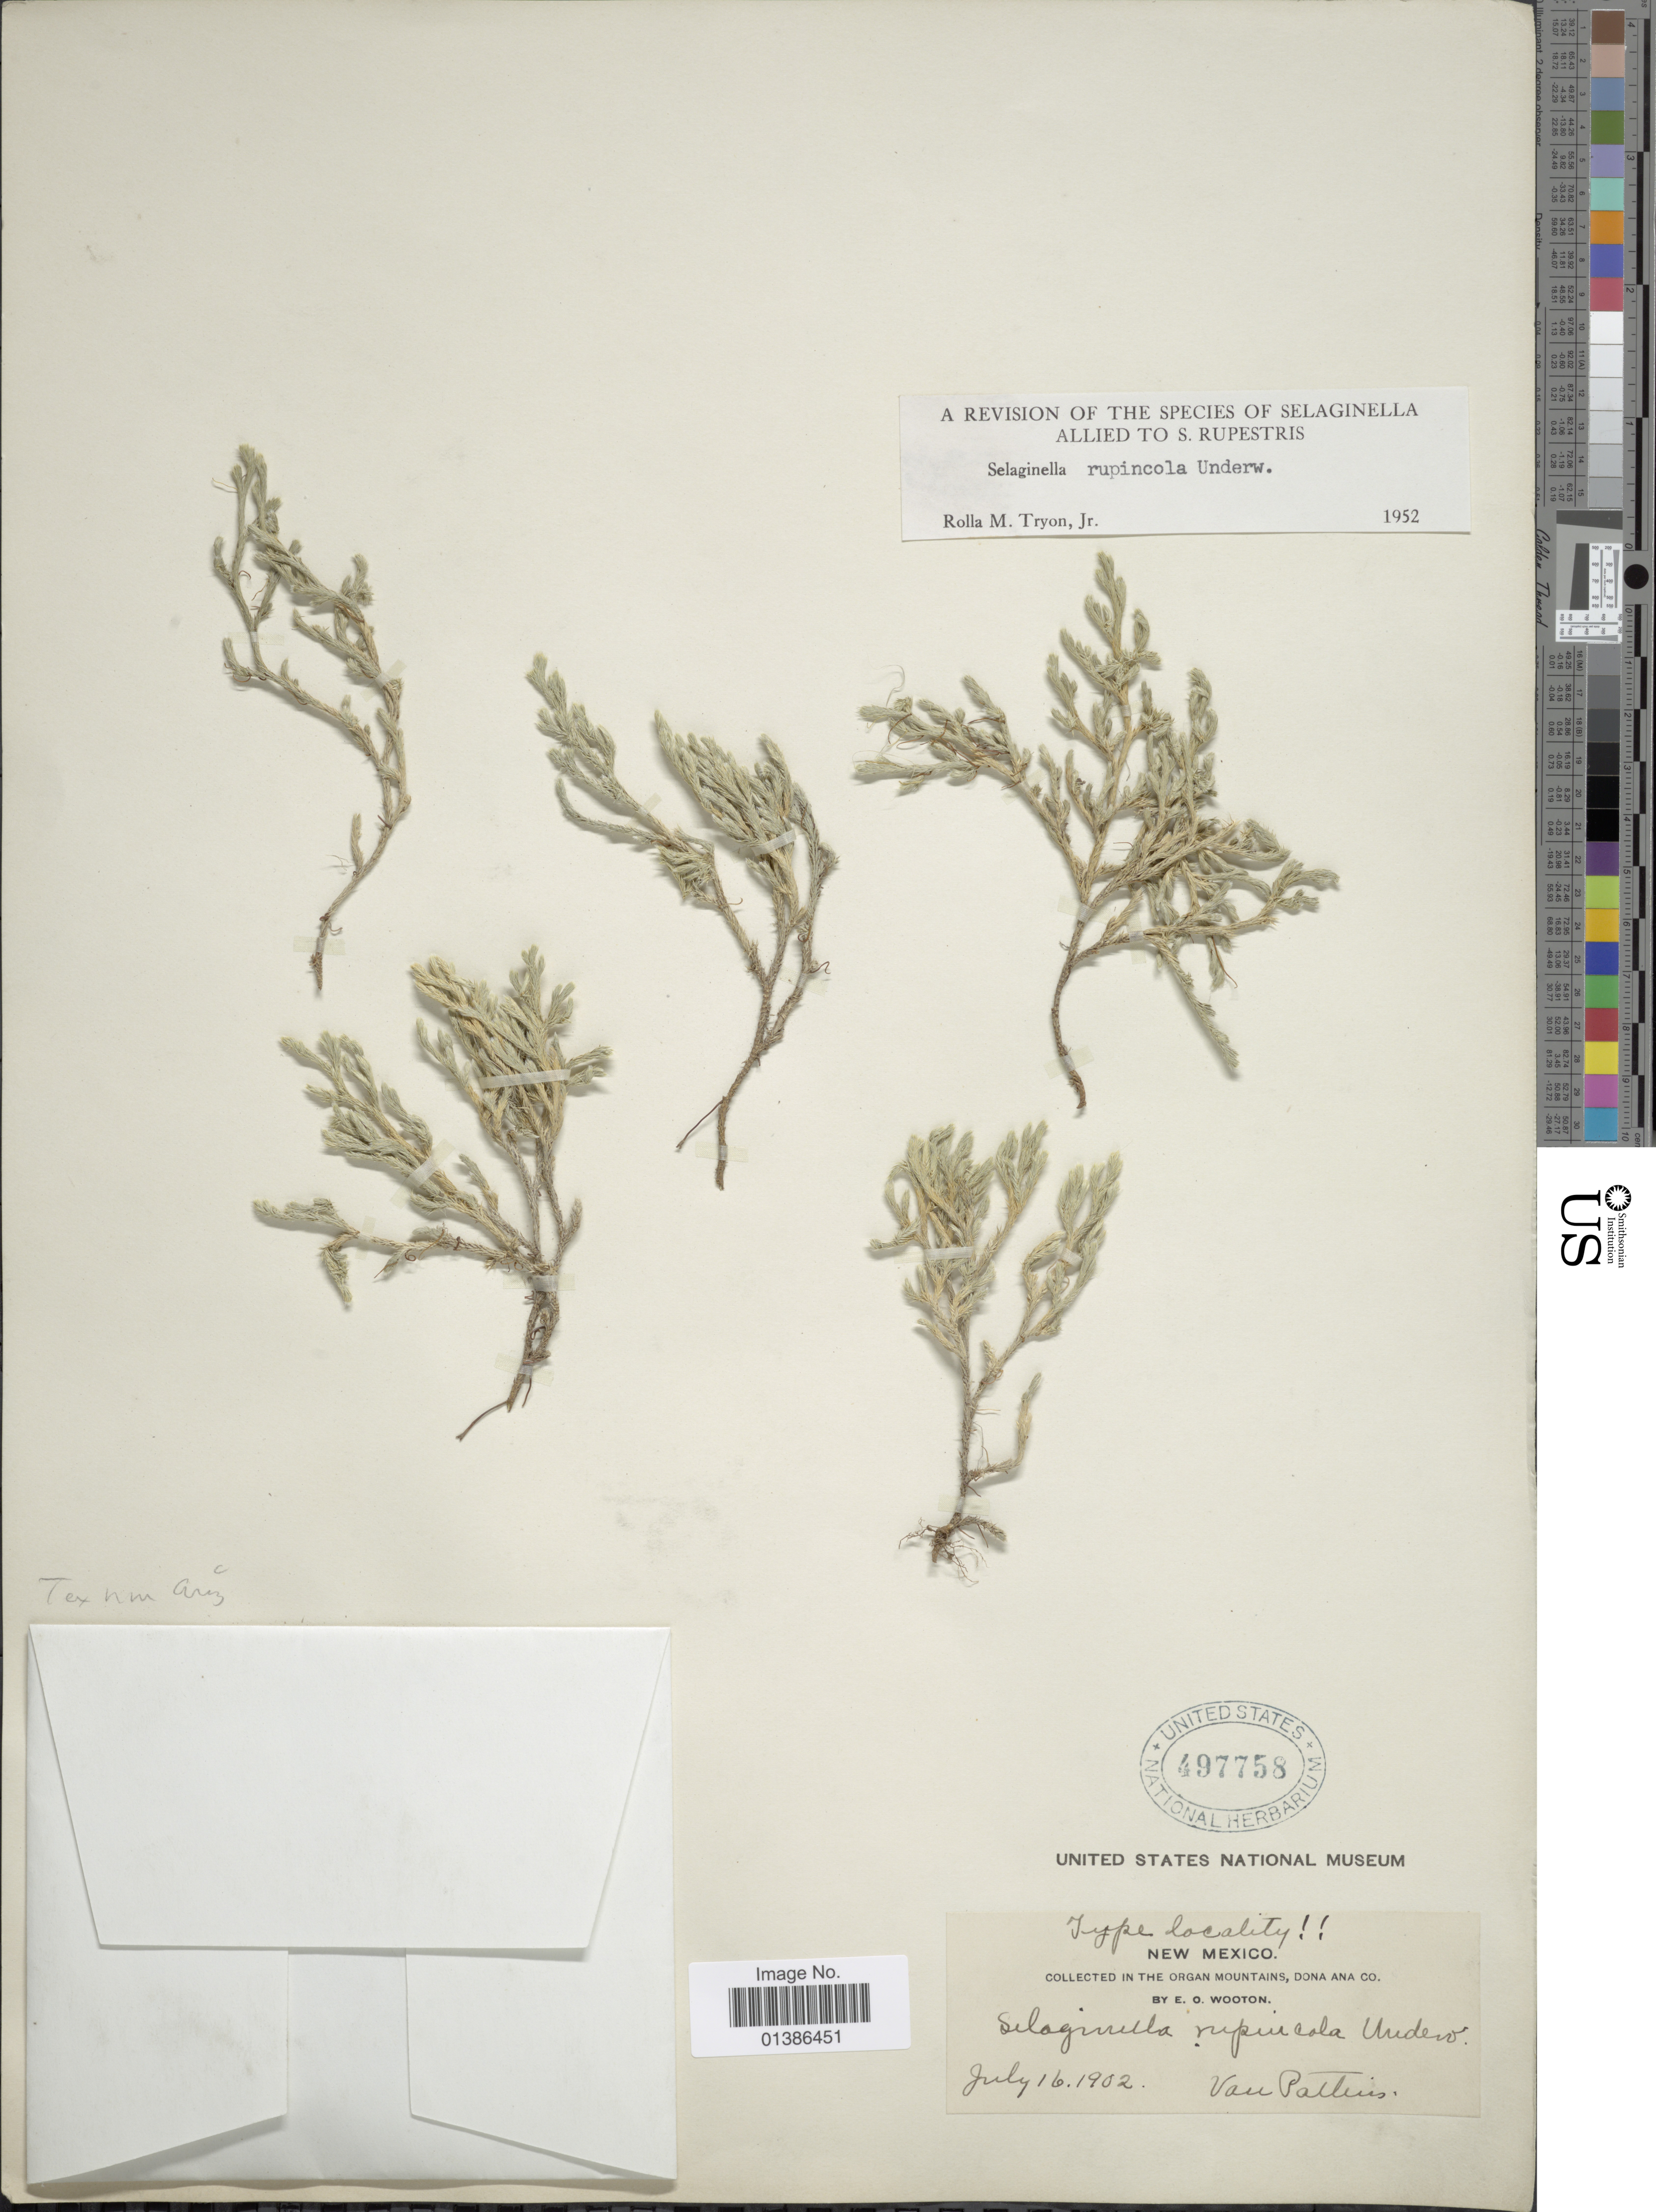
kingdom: Plantae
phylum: Tracheophyta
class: Lycopodiopsida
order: Selaginellales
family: Selaginellaceae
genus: Selaginella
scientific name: Selaginella rupincola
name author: Underw.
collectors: E. O. Wooton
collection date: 1902-07-16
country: United States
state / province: New Mexico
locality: In the Organ Mountains, Dona Ana Co. Van Pattuis.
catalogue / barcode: US 497758